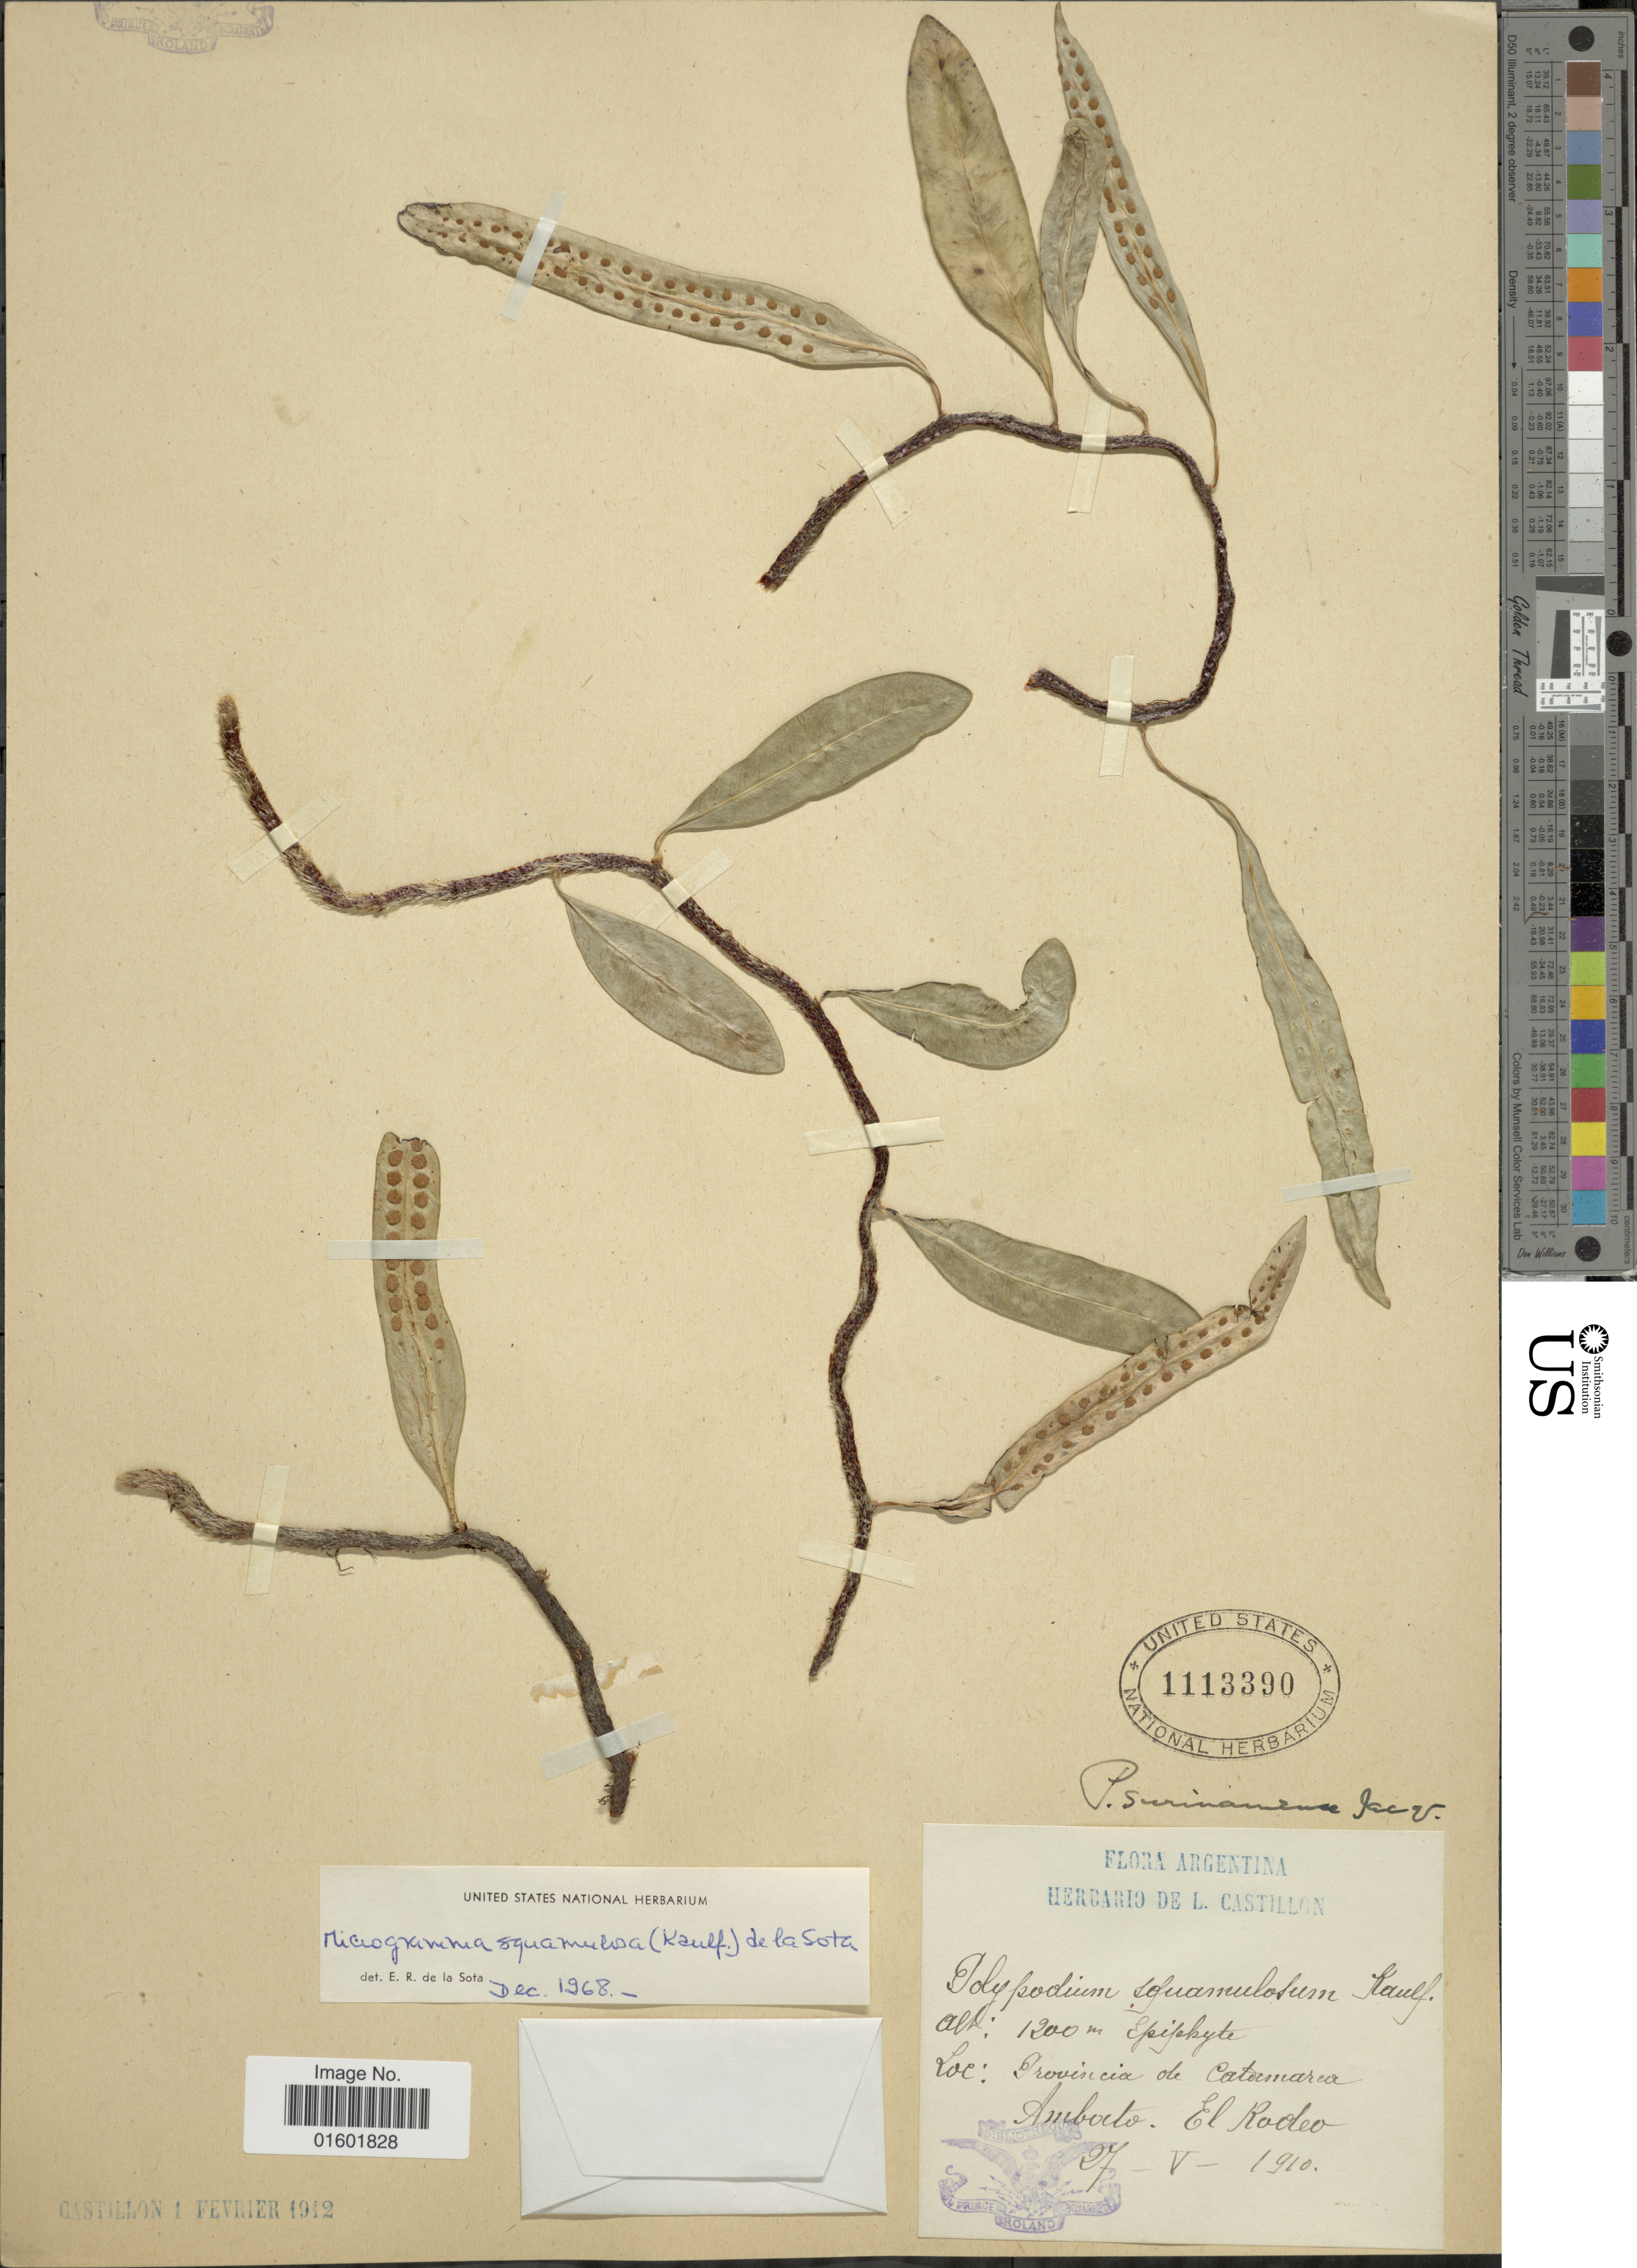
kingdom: Plantae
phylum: Tracheophyta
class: Polypodiopsida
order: Polypodiales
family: Polypodiaceae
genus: Microgramma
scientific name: Microgramma squamulosa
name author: (Kaulf.) Sota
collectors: ex herb. de L. Castillon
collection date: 1910-05-27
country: Argentina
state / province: Catamarca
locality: Amboto - El Rodeo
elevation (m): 1200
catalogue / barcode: US 1113390